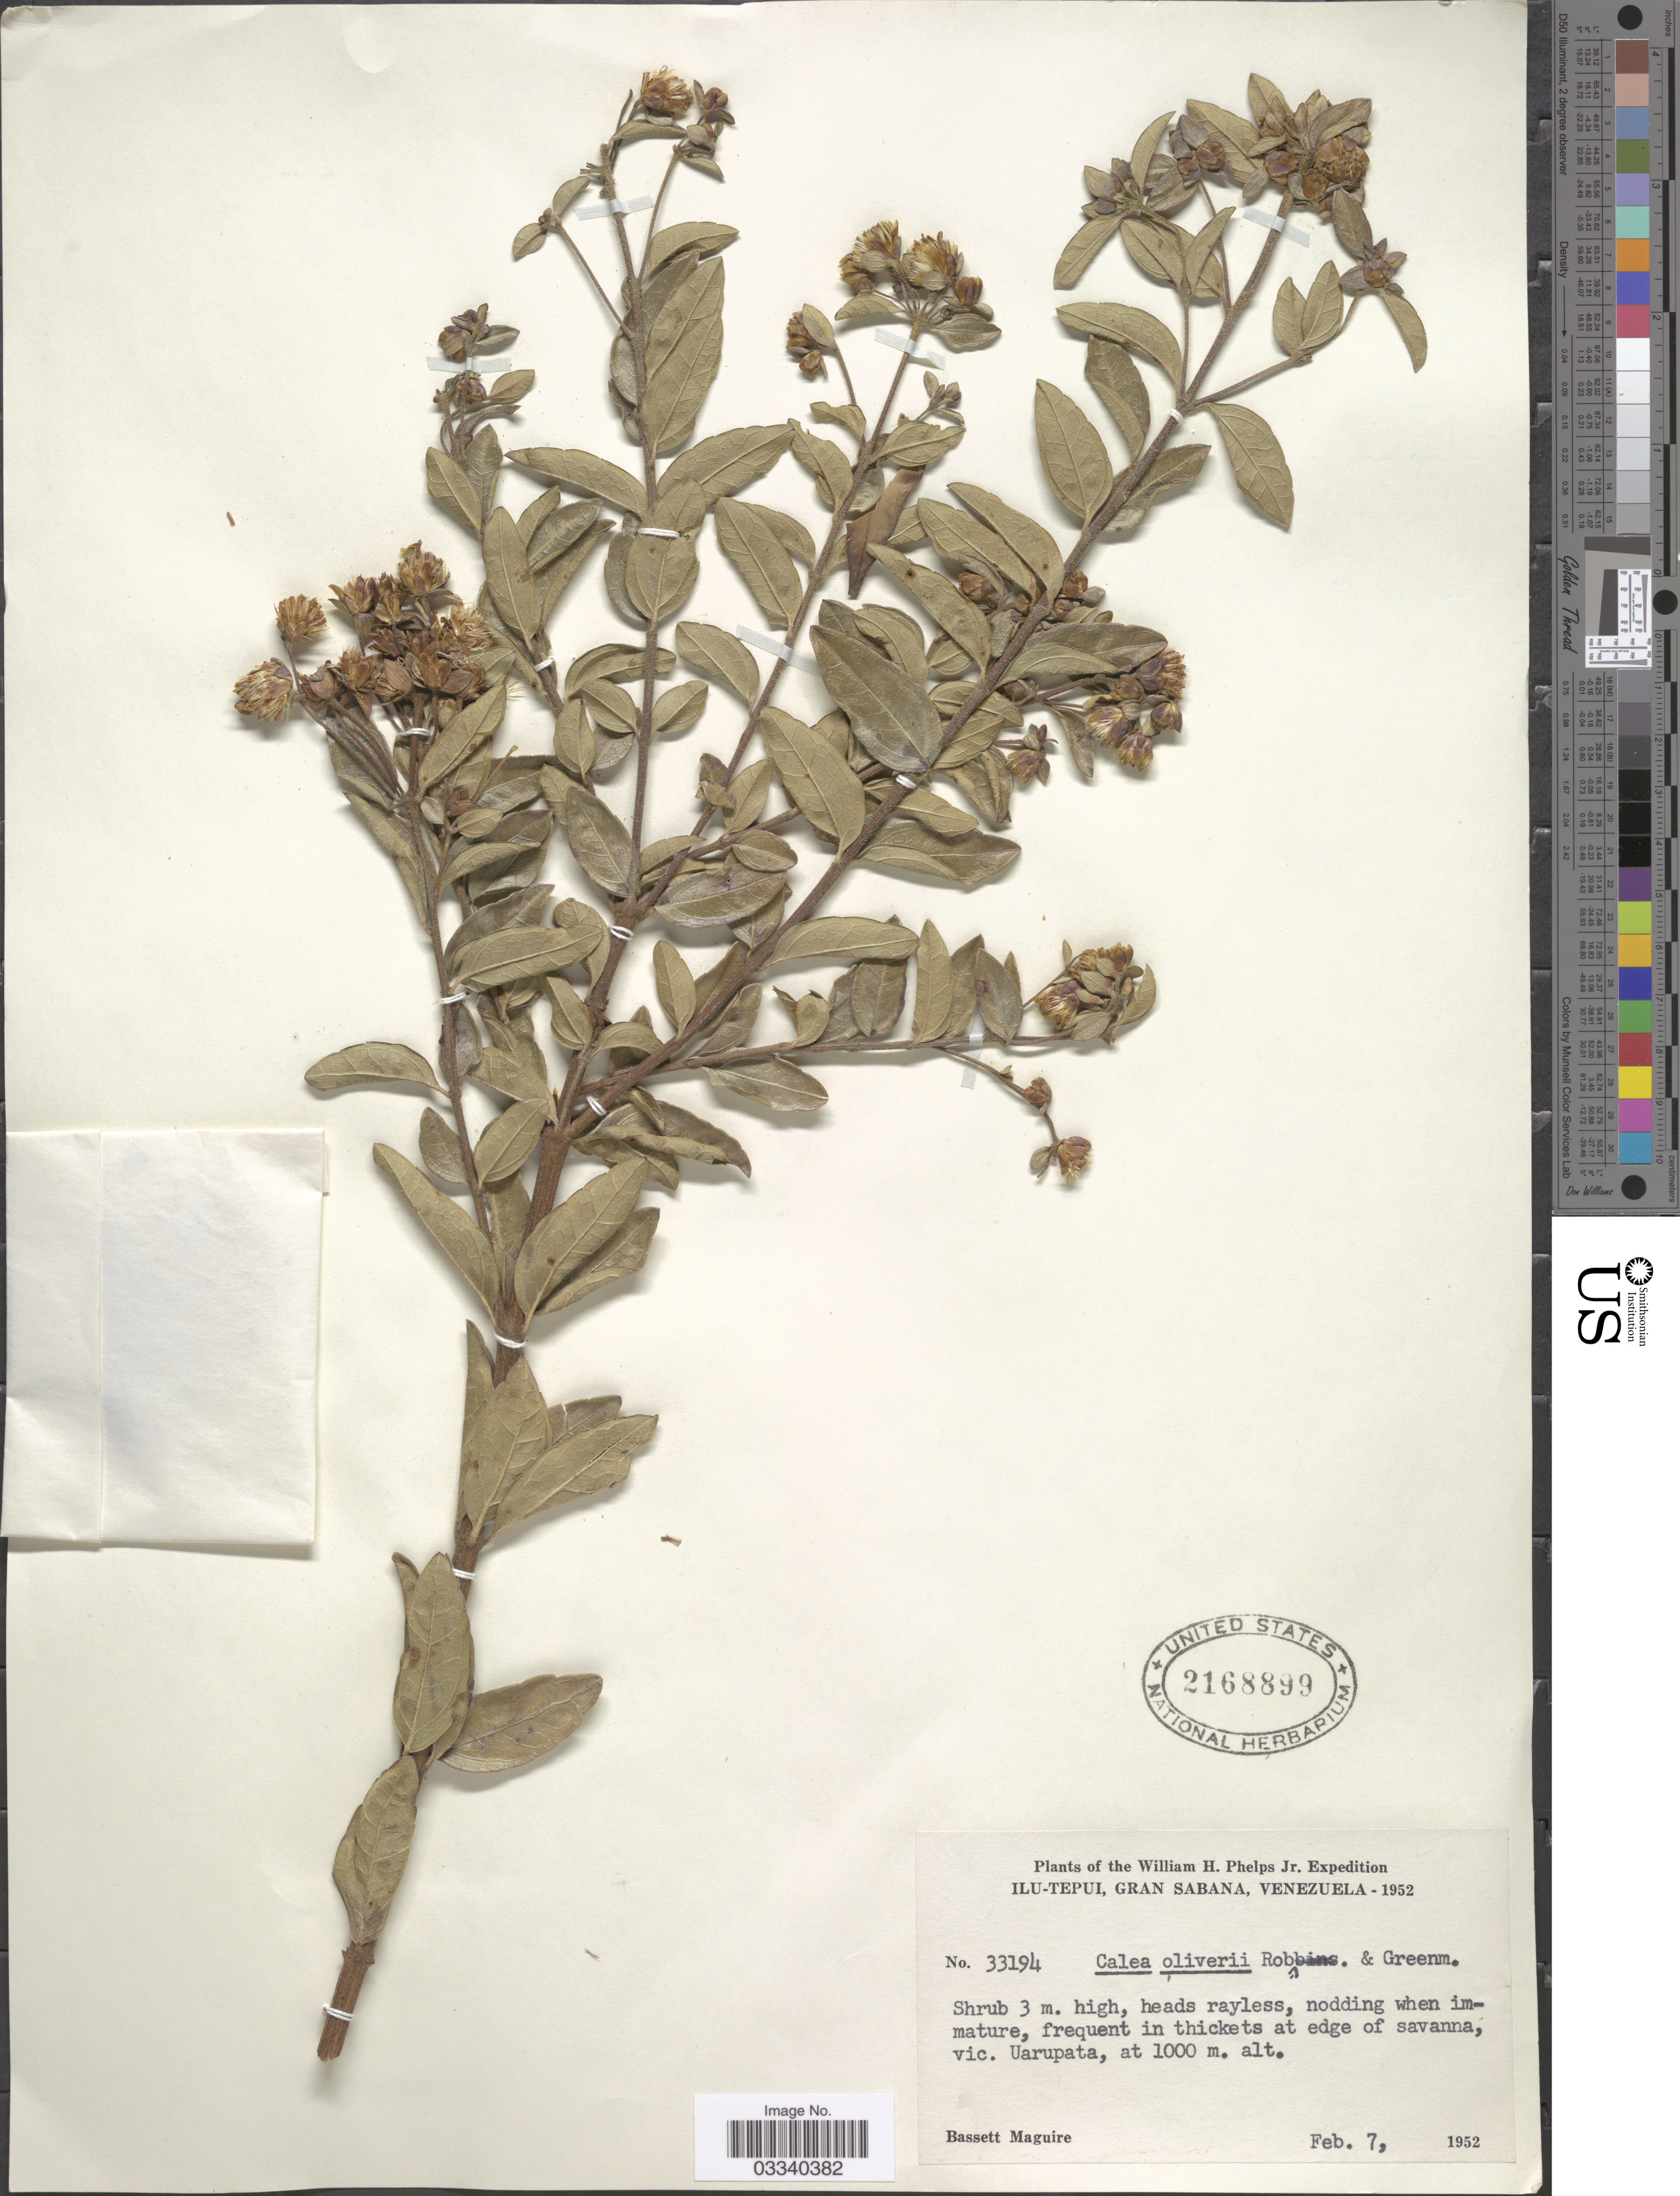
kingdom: Plantae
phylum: Tracheophyta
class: Magnoliopsida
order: Asterales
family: Asteraceae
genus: Calea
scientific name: Calea oliveri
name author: B.L. Rob. & Greenm.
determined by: Bueno, Vinicius Resende, (ICN), Universidade Federal do Rio Grande do Sul (BRAZIL)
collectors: B. Maguire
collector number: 33194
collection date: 1952-02-07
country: Venezuela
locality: Ilu-Tepui, Gran Sabana, vic. Uarupata.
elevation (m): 1000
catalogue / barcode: US 2168899